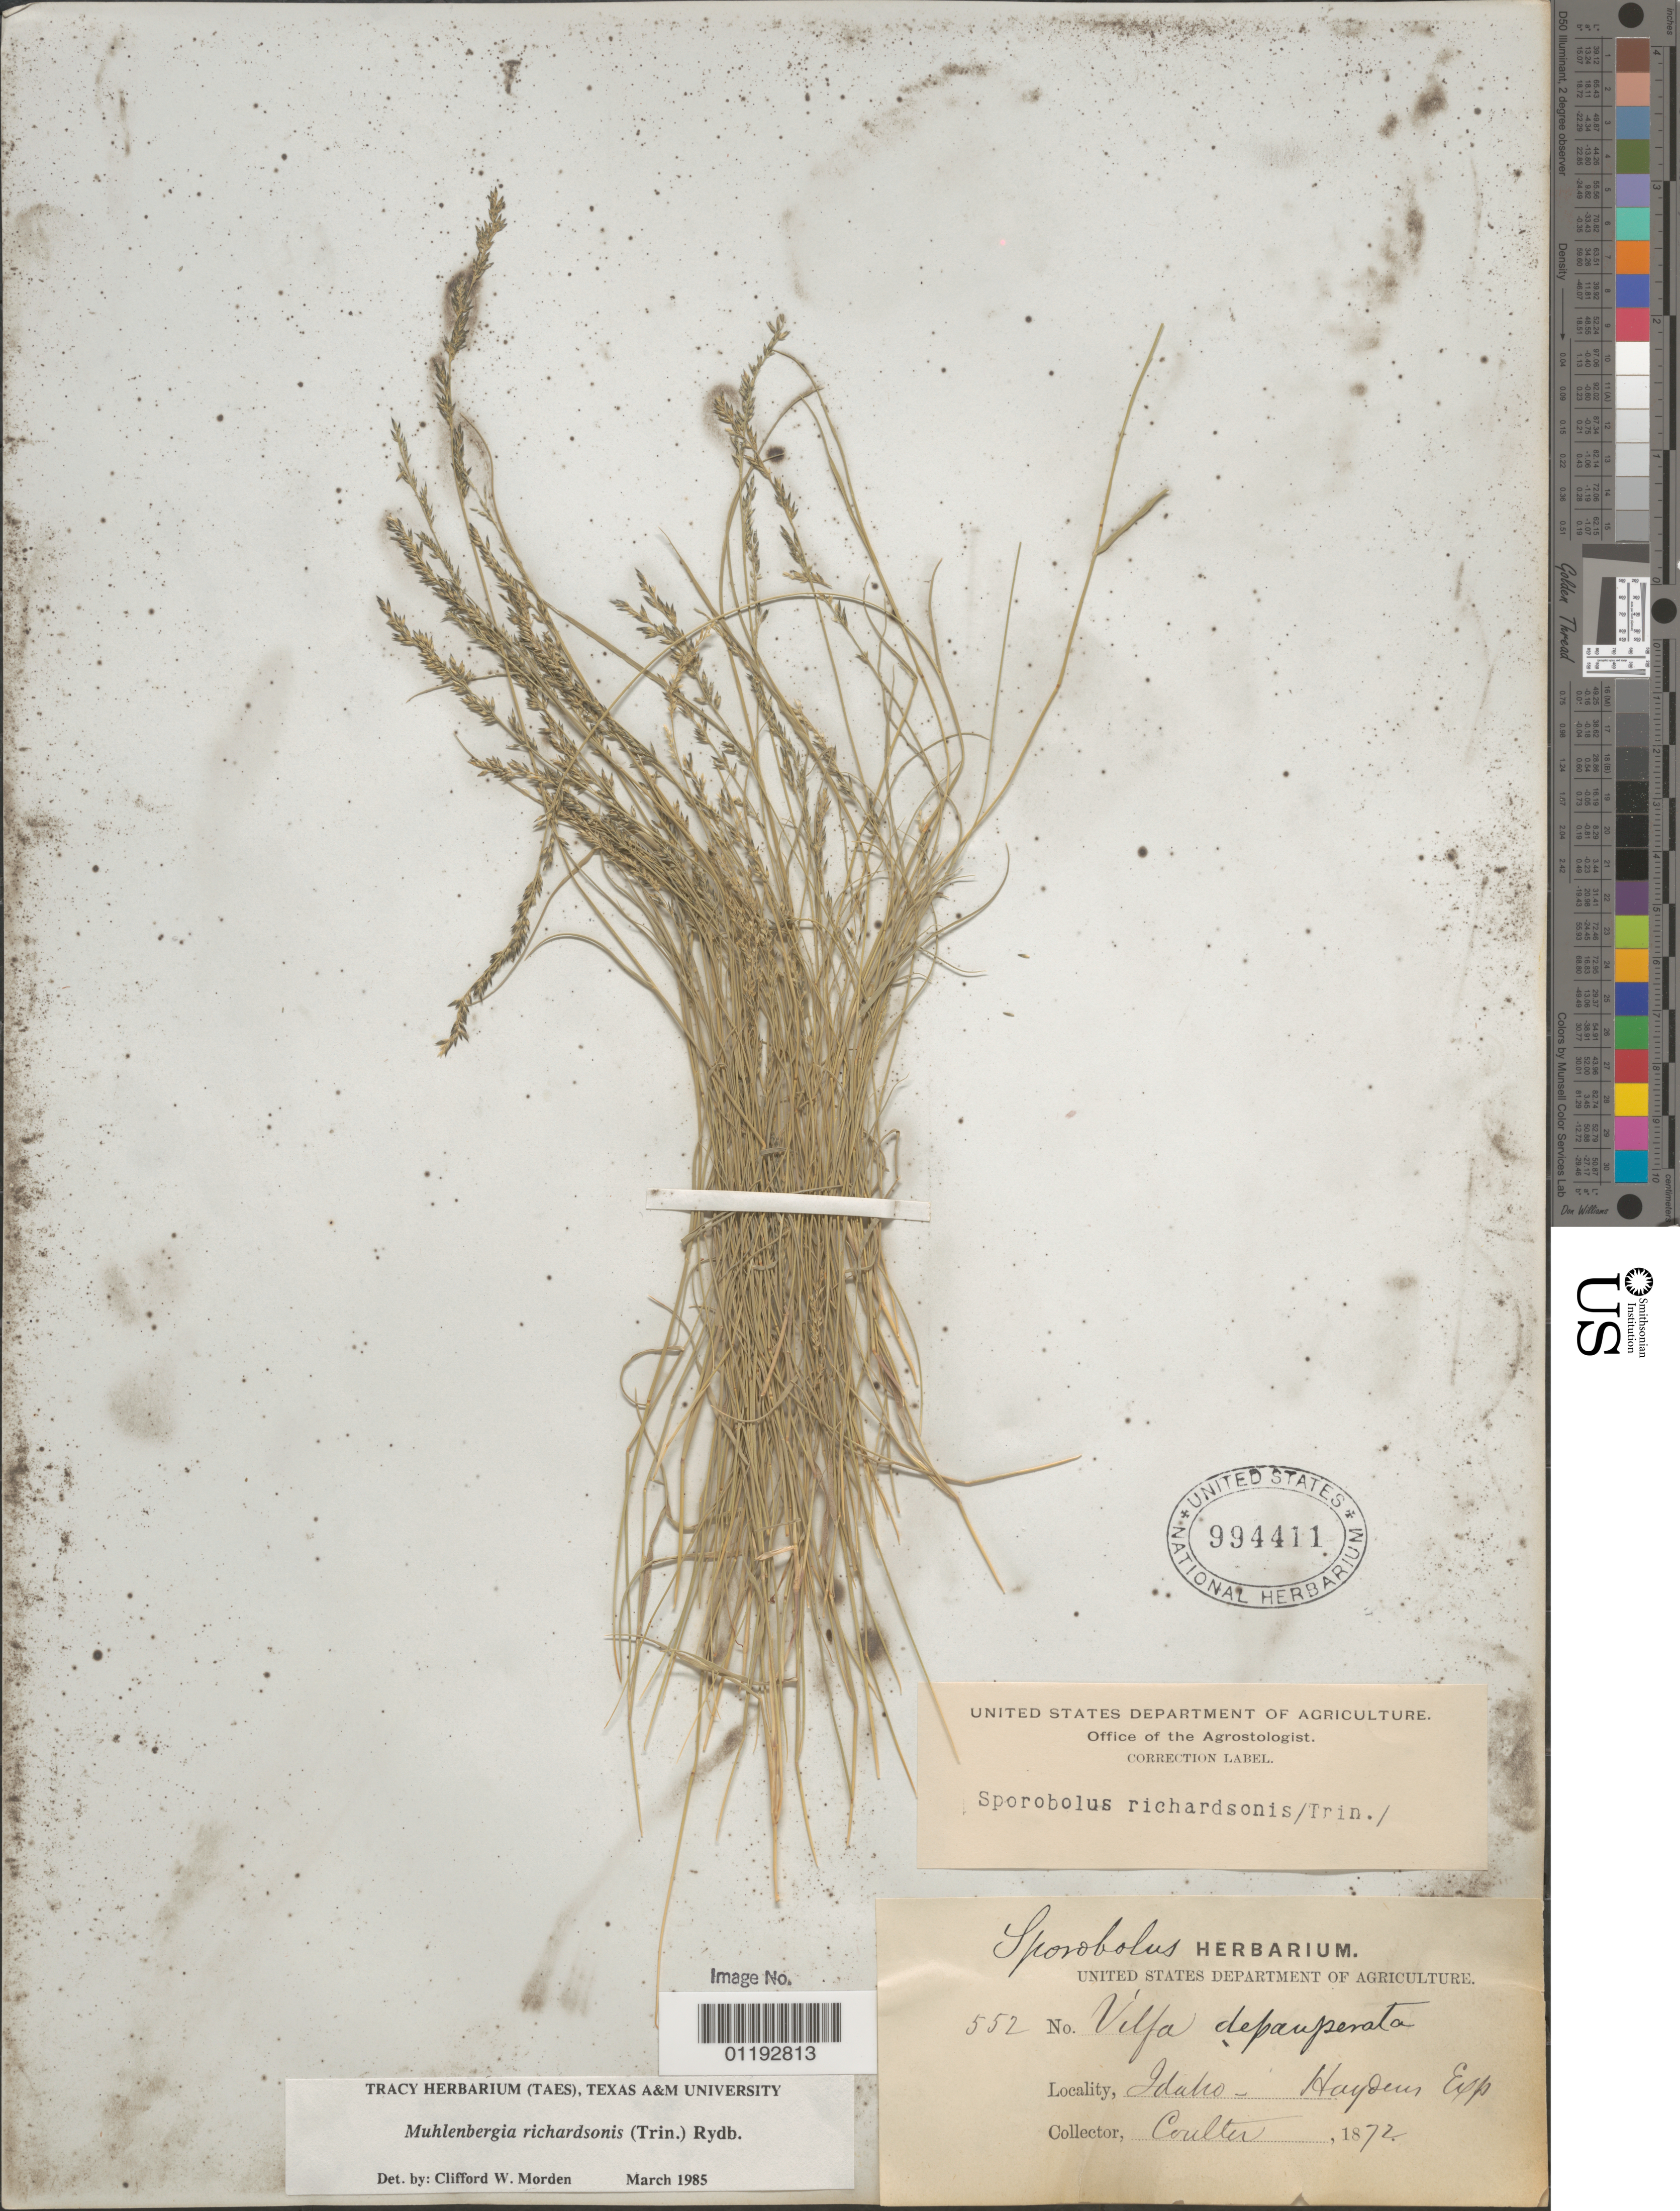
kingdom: Plantae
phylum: Tracheophyta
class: Liliopsida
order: Poales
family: Poaceae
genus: Muhlenbergia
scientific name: Muhlenbergia richardsonis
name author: (Trin.) Rydb.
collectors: -- Coulter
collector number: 552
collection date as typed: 1872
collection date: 1872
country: United States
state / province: Idaho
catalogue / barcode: US 994411